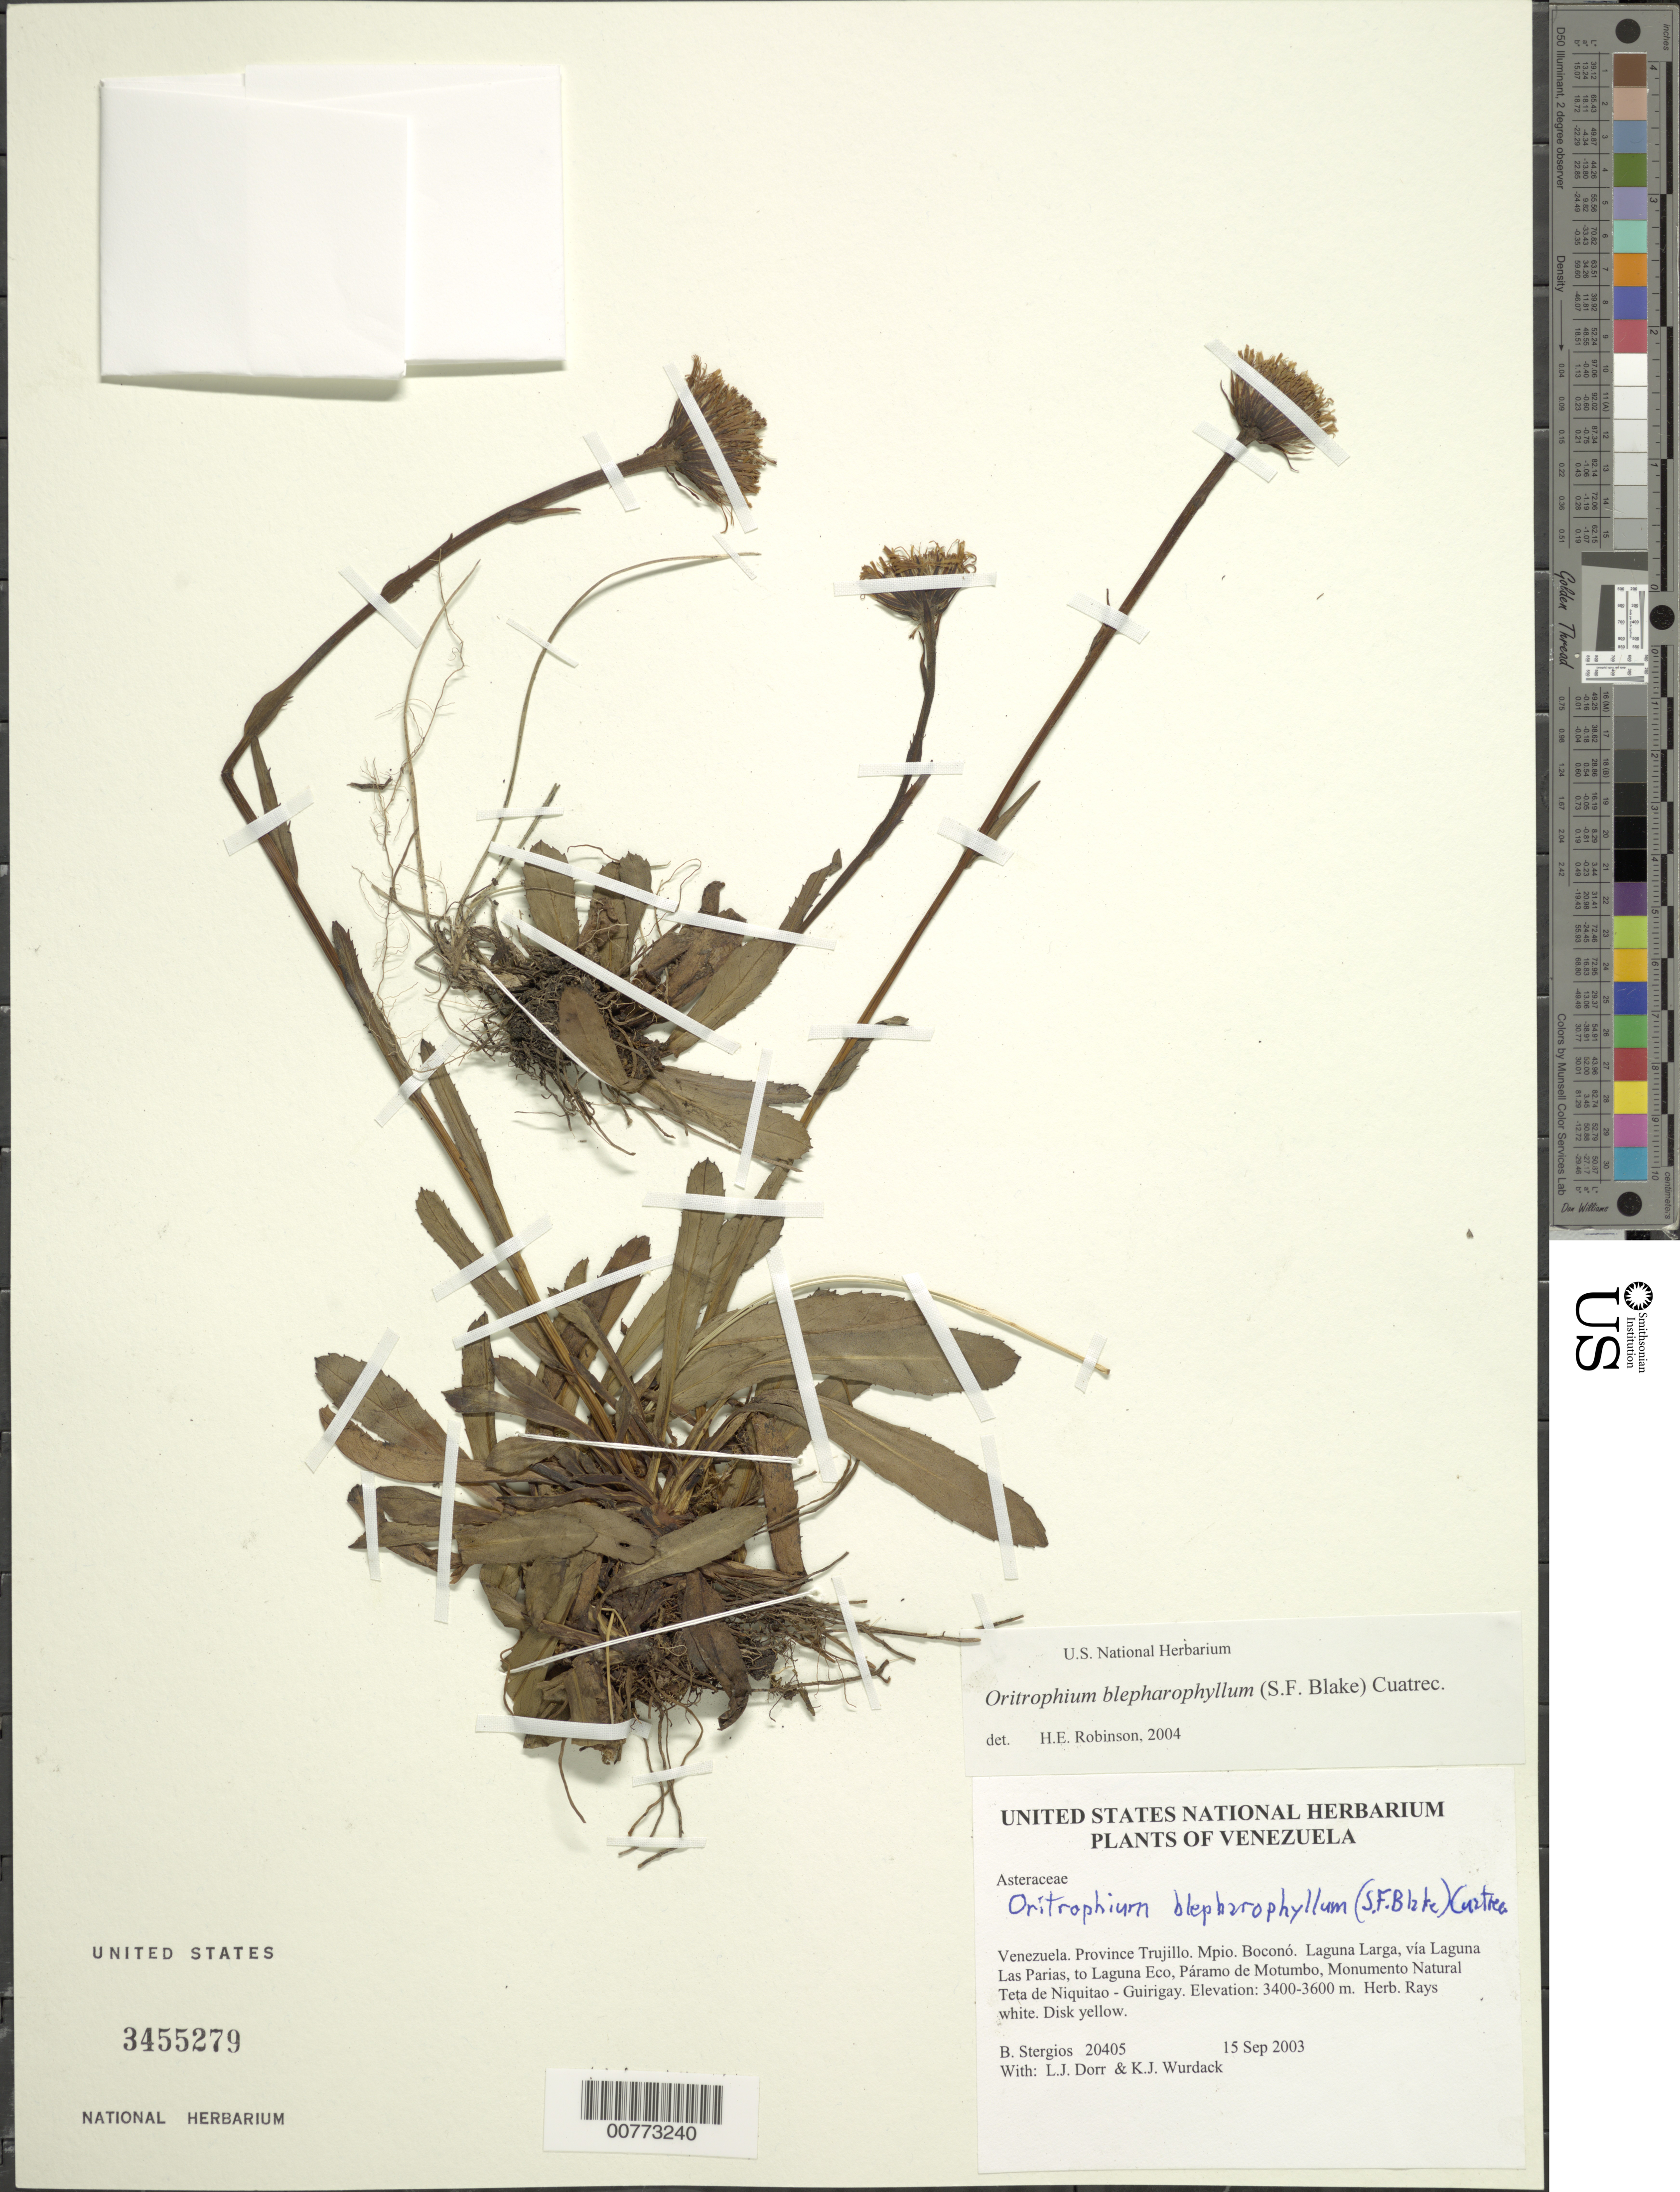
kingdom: Plantae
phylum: Tracheophyta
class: Magnoliopsida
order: Asterales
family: Asteraceae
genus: Oritrophium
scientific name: Oritrophium blepharophyllum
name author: (S.F. Blake) Cuatrec.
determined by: Robinson, Harold E., (US)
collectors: B. G. Stergios, L. J. Dorr & K. Wurdack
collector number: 20405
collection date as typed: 15 Sep 2003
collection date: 2003-09-15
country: Venezuela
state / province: Trujillo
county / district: Boconó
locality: Laguna Larga, vía Laguna Las Parias, to Laguna Eco, Páramo de Motumbo, Monumento Natural Teta de Niquitao - Guirigay.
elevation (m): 3400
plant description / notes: F, NY, PORT, TEX, US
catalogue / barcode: US 3455279